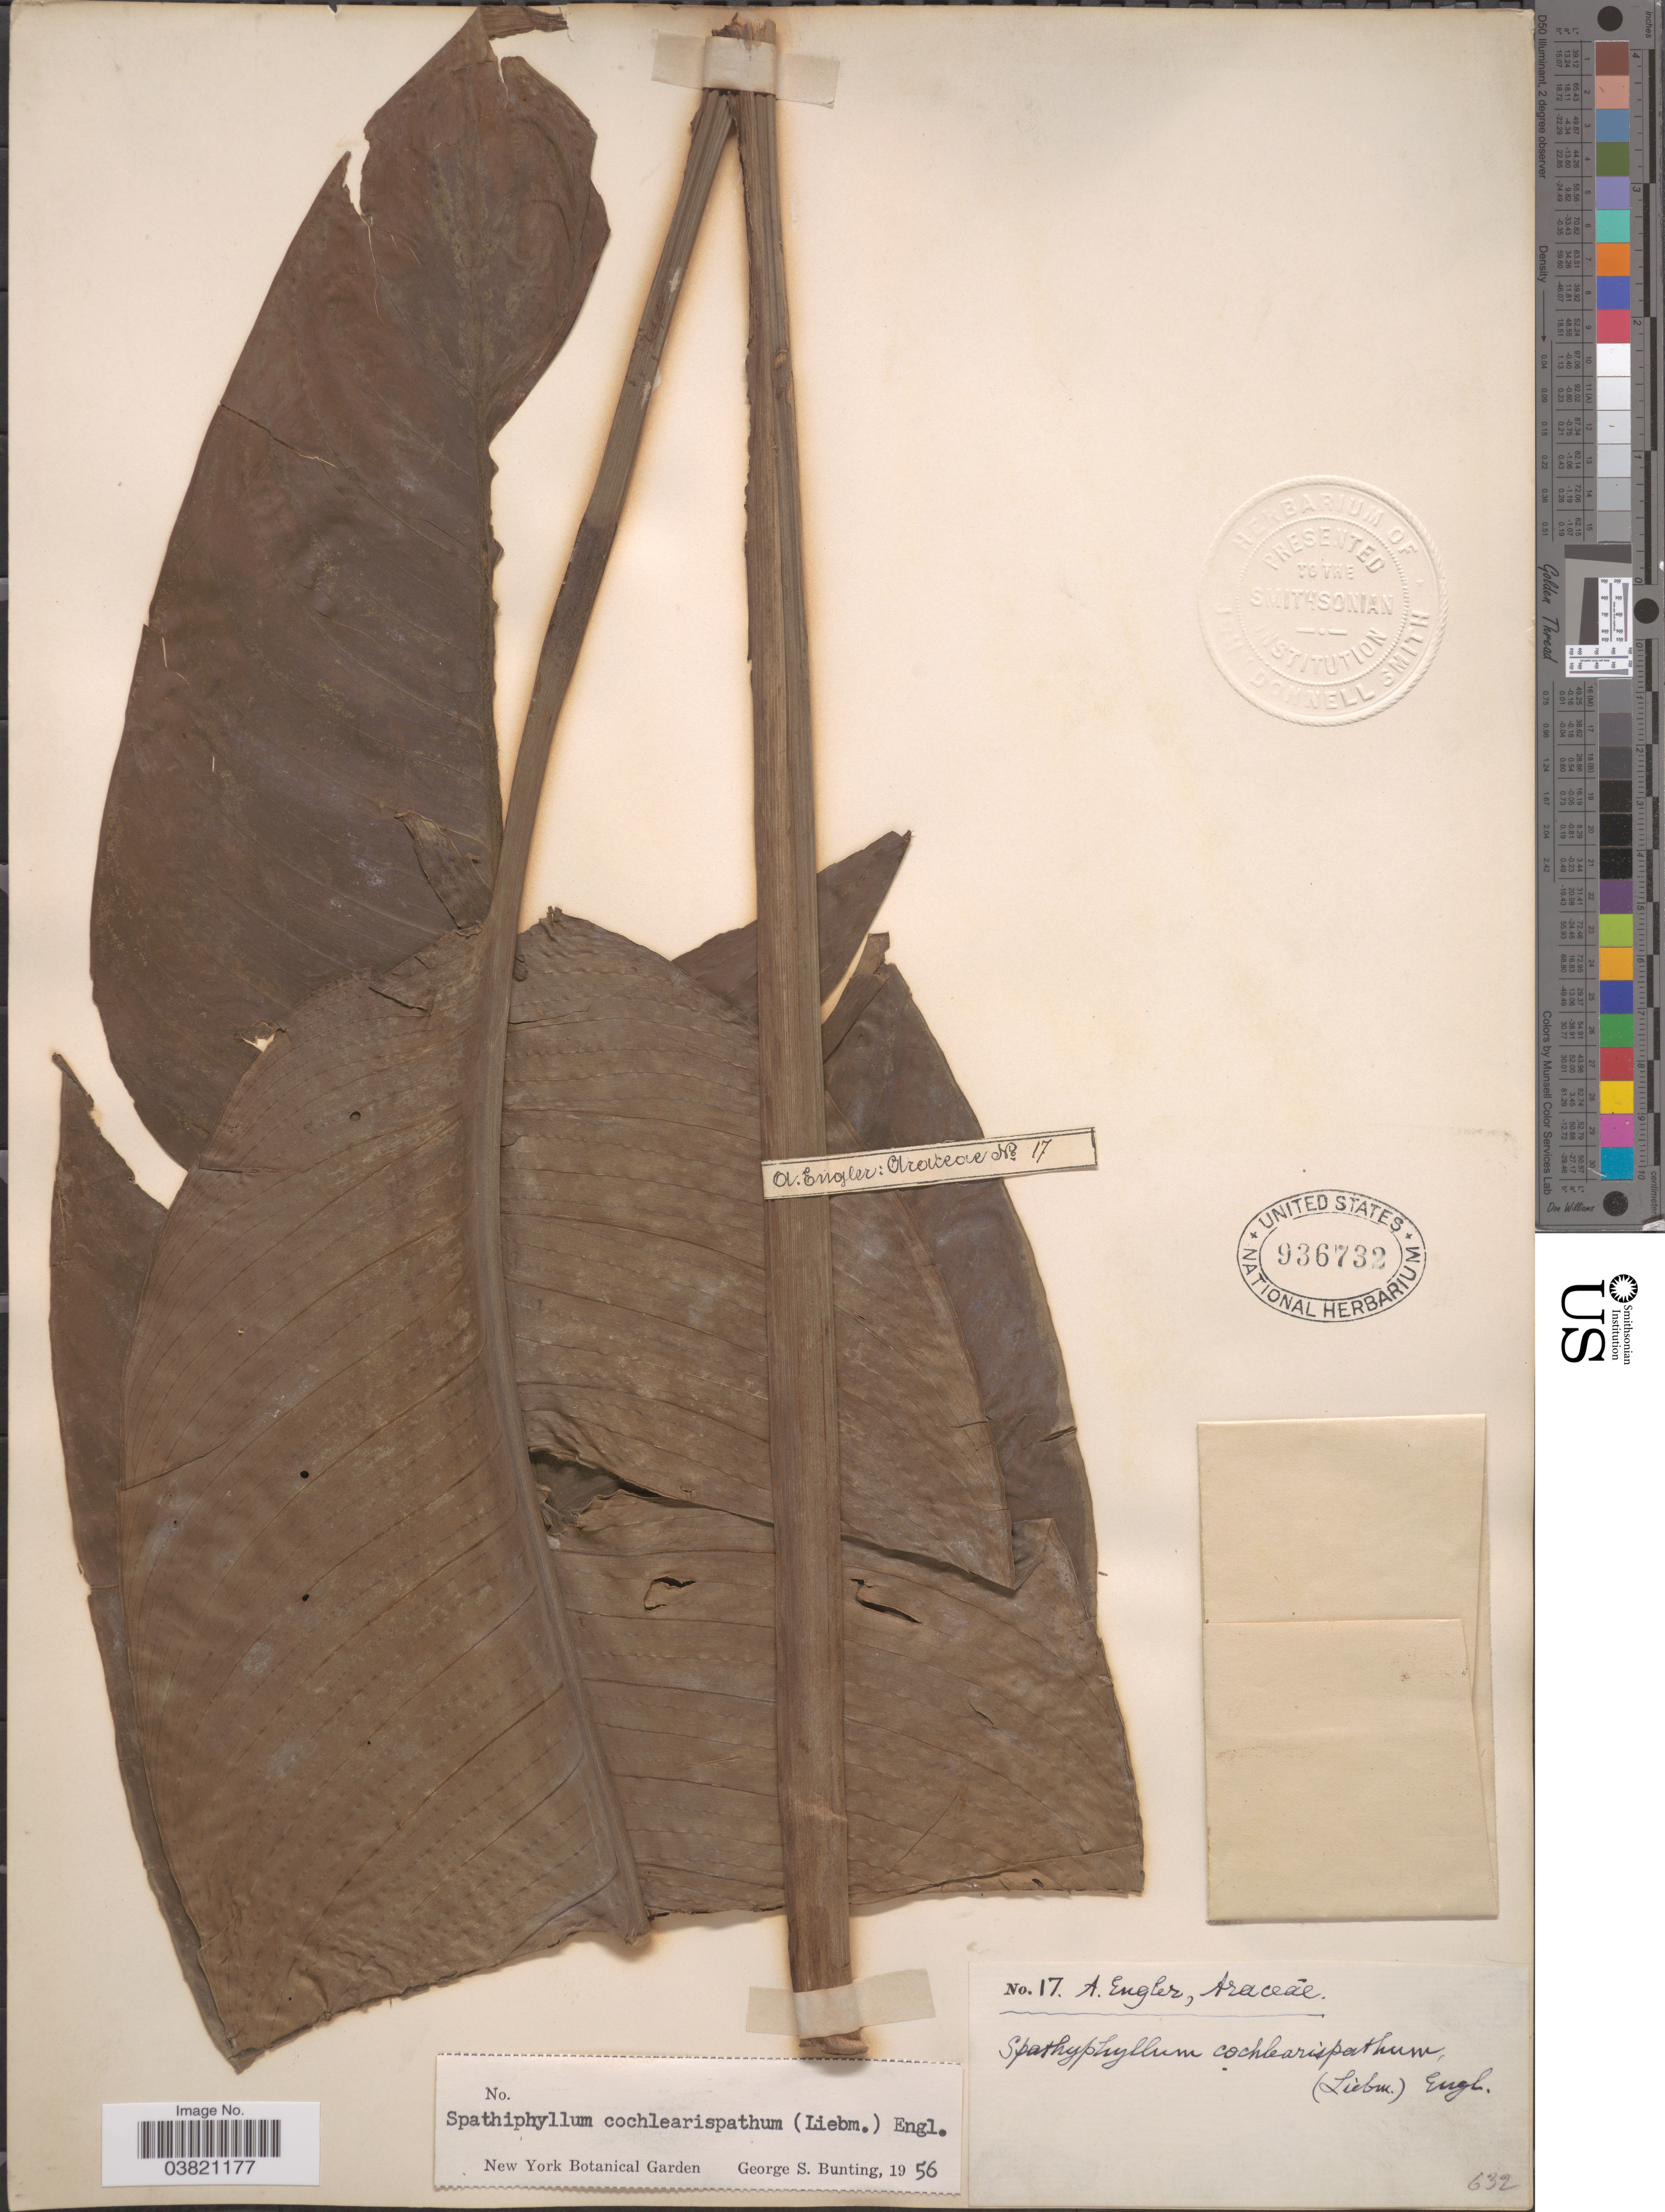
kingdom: Plantae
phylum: Tracheophyta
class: Liliopsida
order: Alismatales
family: Araceae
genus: Spathiphyllum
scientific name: Spathiphyllum cochlearispathum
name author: (Liebm.) Engl.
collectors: A. Engler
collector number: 17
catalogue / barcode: US 936732